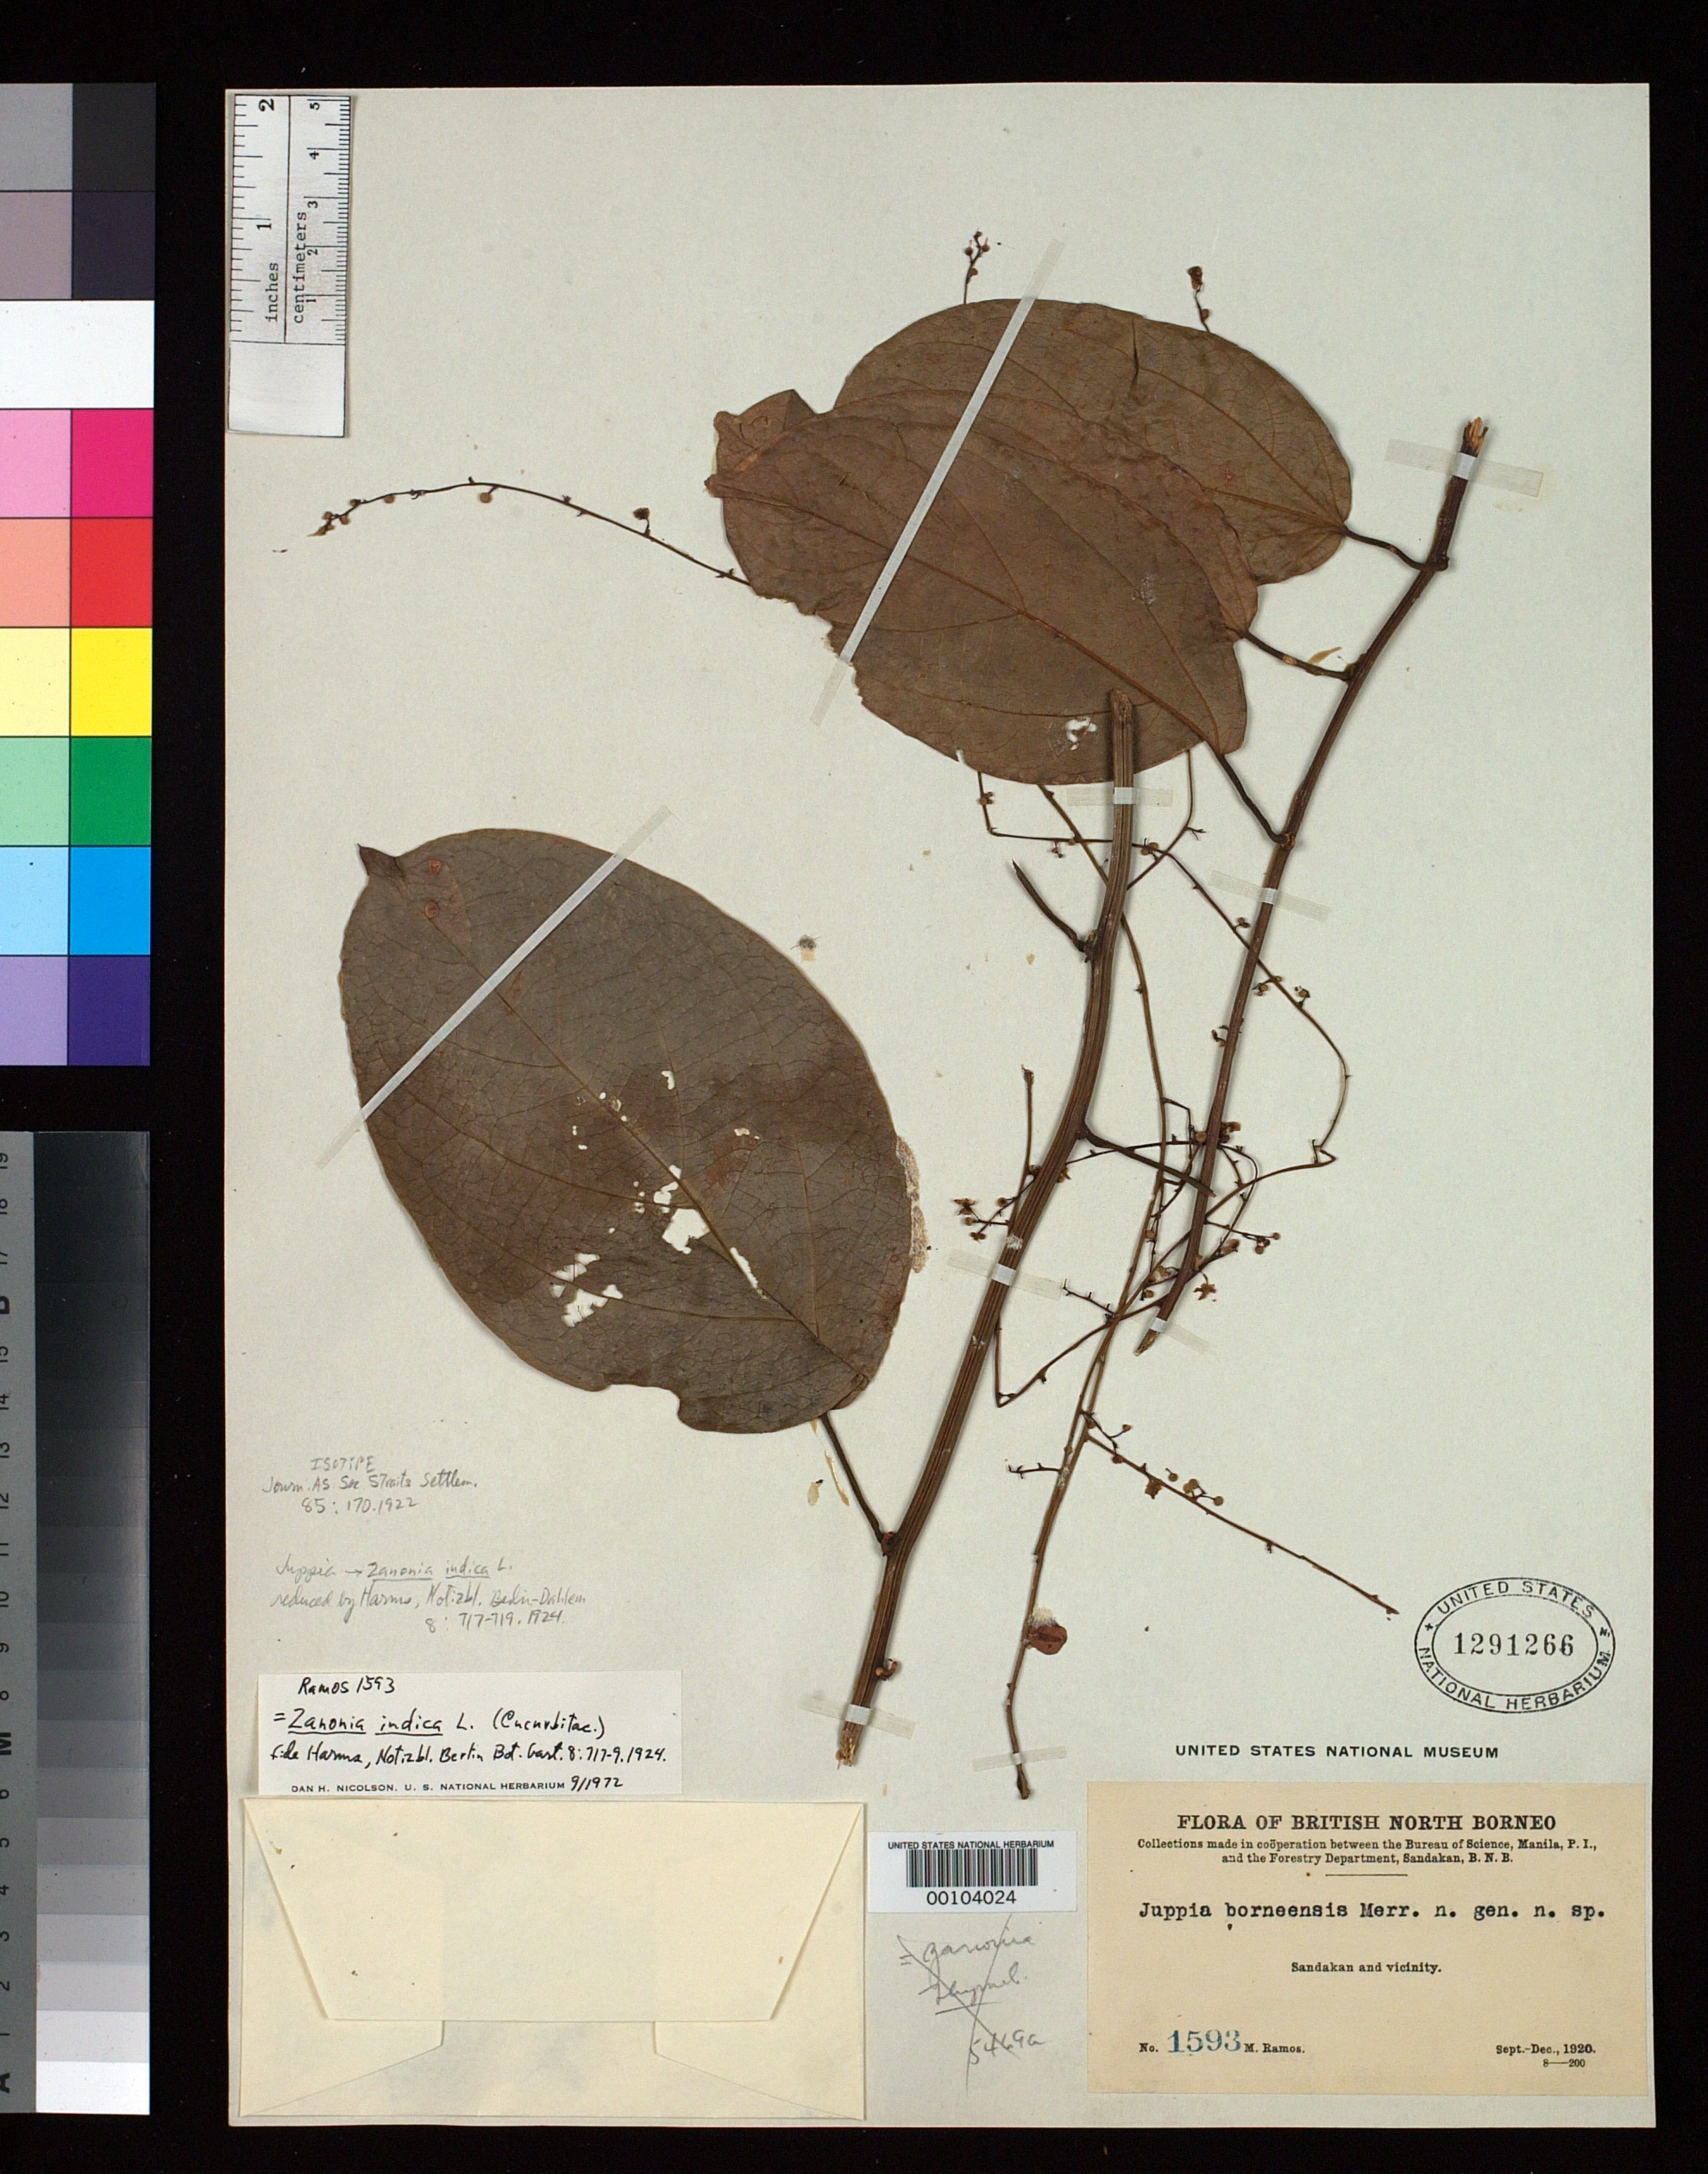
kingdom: Plantae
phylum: Tracheophyta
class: Magnoliopsida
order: Cucurbitales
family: Cucurbitaceae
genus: Juppia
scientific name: Juppia bornensis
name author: Merr.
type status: Isotype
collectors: M. Ramos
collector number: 1593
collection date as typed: Sep 1920 to -- Dec 1920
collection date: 1920-09/1920-12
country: Malaysia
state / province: Sabah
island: Borneo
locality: Sandakan.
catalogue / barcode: US 1291266